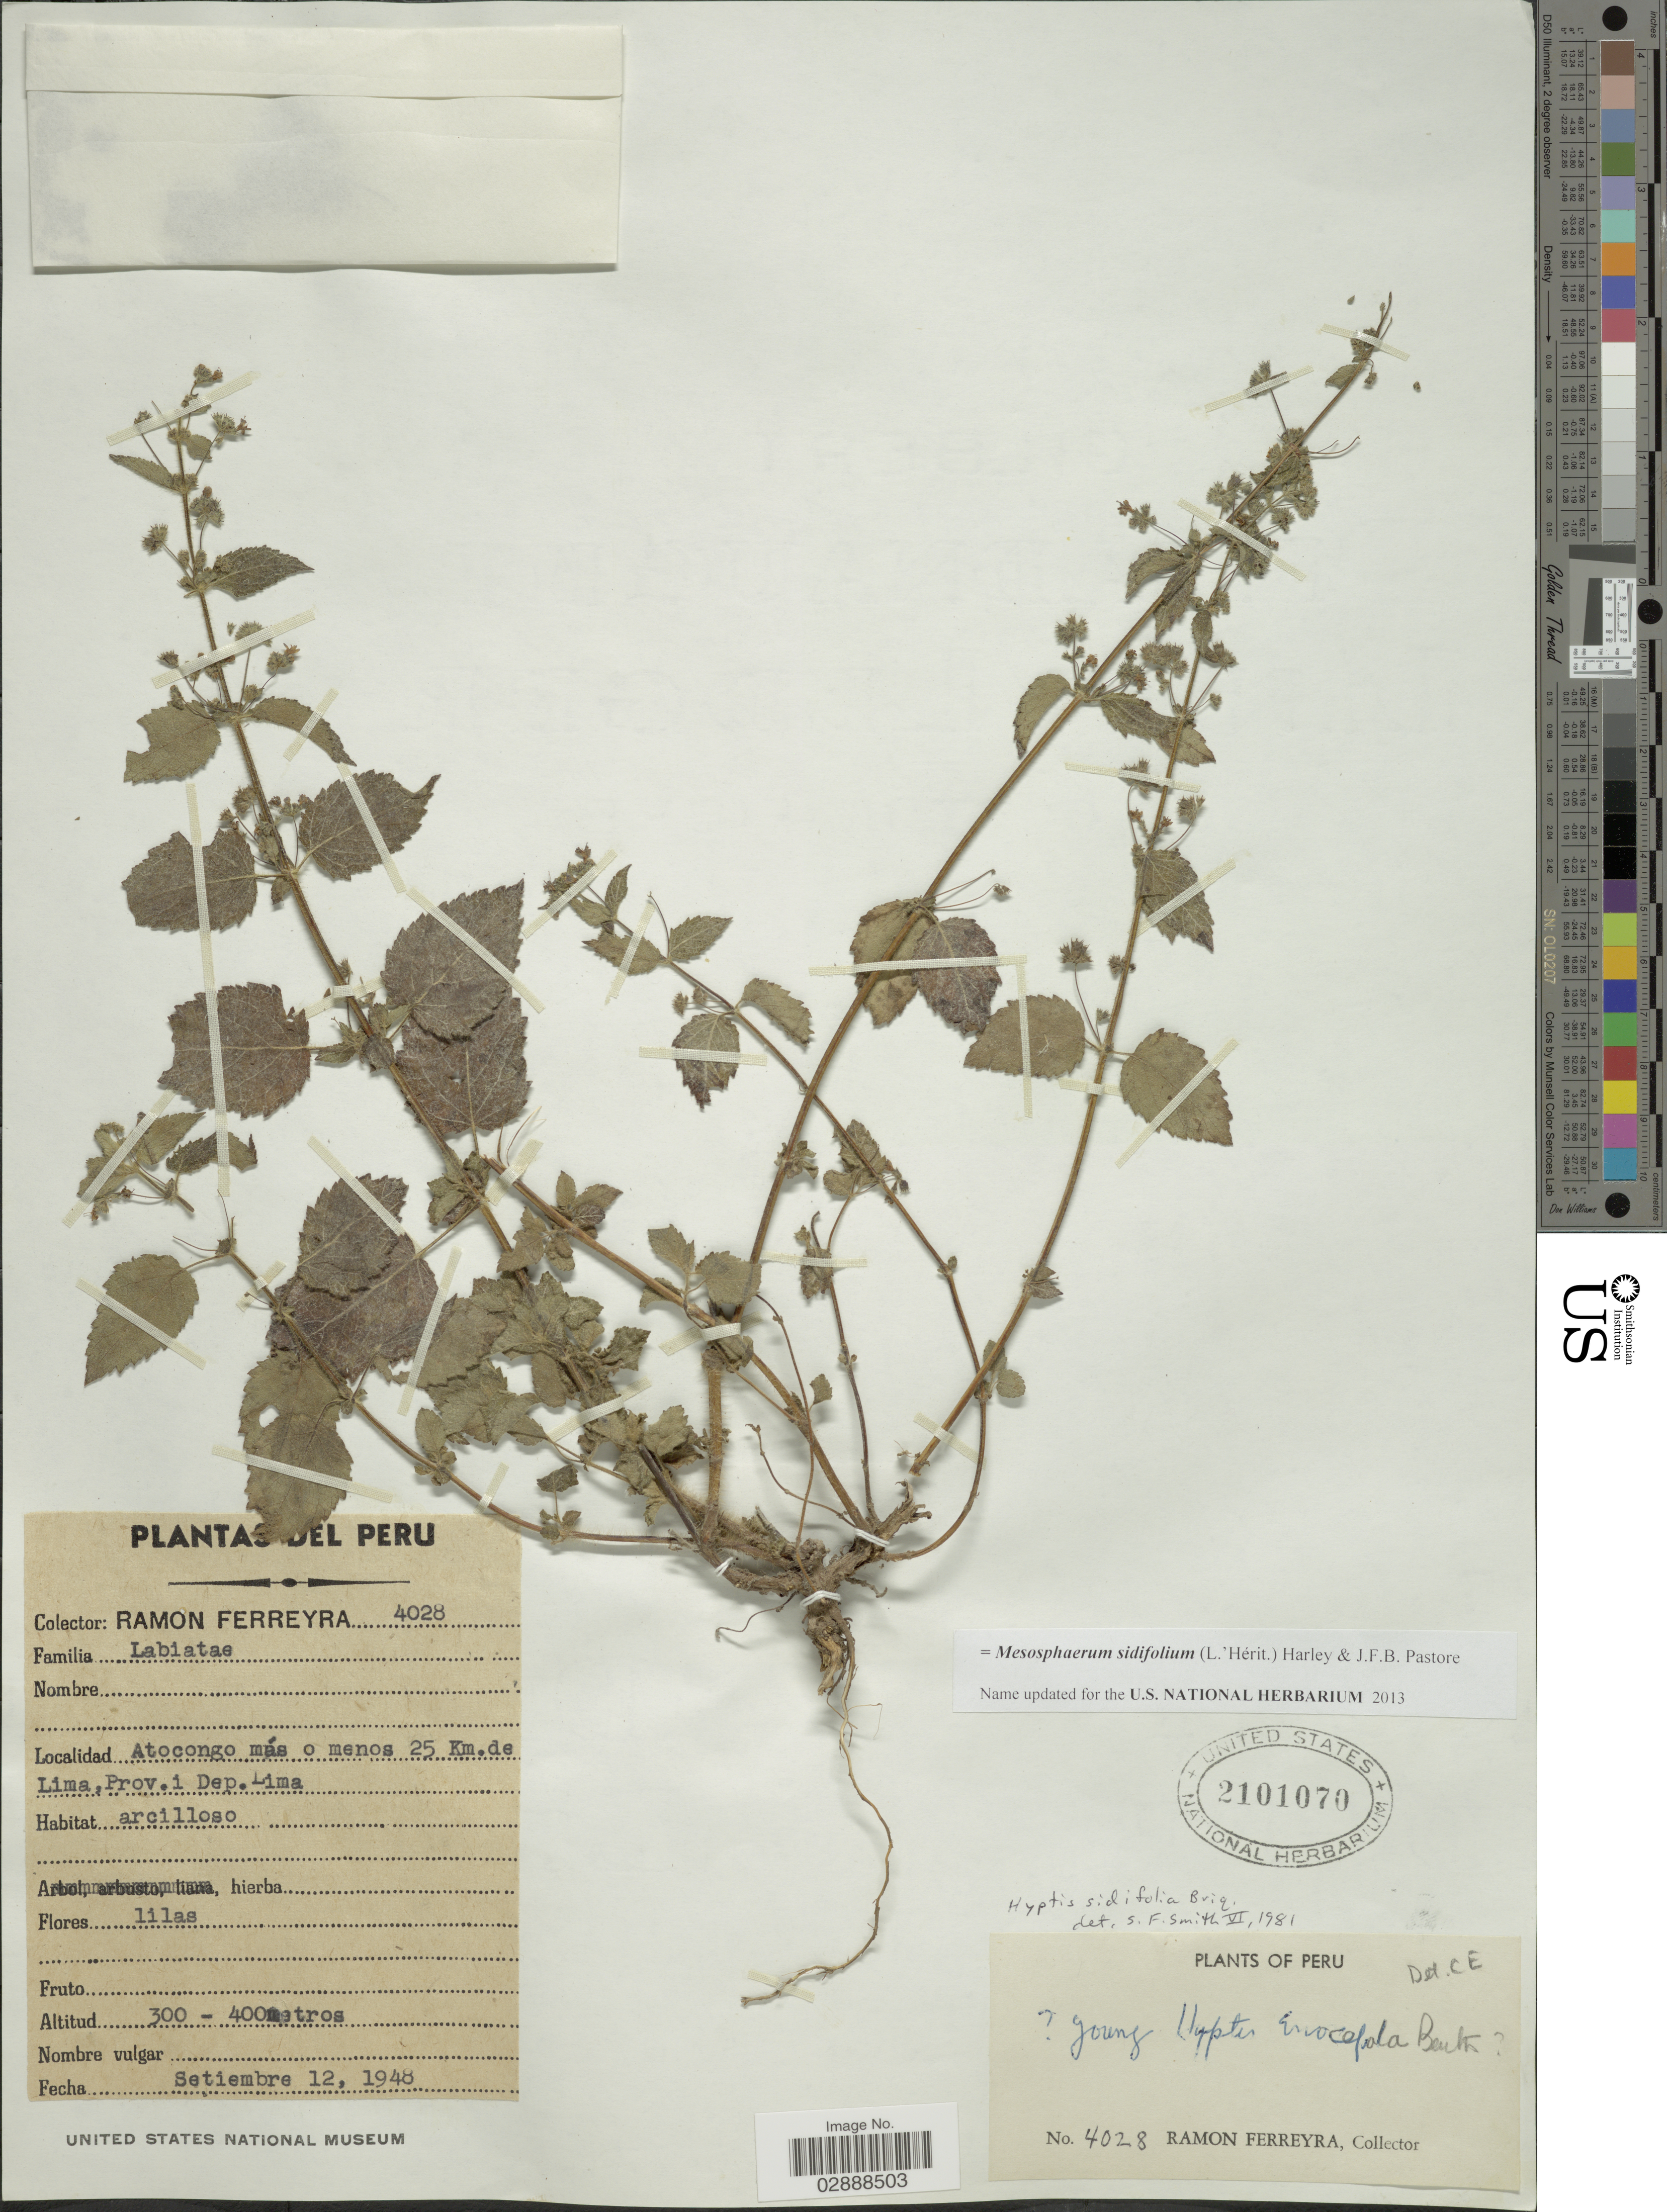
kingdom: Plantae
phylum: Tracheophyta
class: Magnoliopsida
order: Lamiales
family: Lamiaceae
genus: Mesosphaerum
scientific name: Mesosphaerum sidifolium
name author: (L'Hér.) Harley & J.F.B. Pastore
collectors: R. A. Ferreyra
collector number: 4028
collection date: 1948-09-12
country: Peru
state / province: Lima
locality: Atocongo más o menos 25 Km. de Lima, Prov. i Dep. Lima.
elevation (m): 300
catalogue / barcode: US 2101070